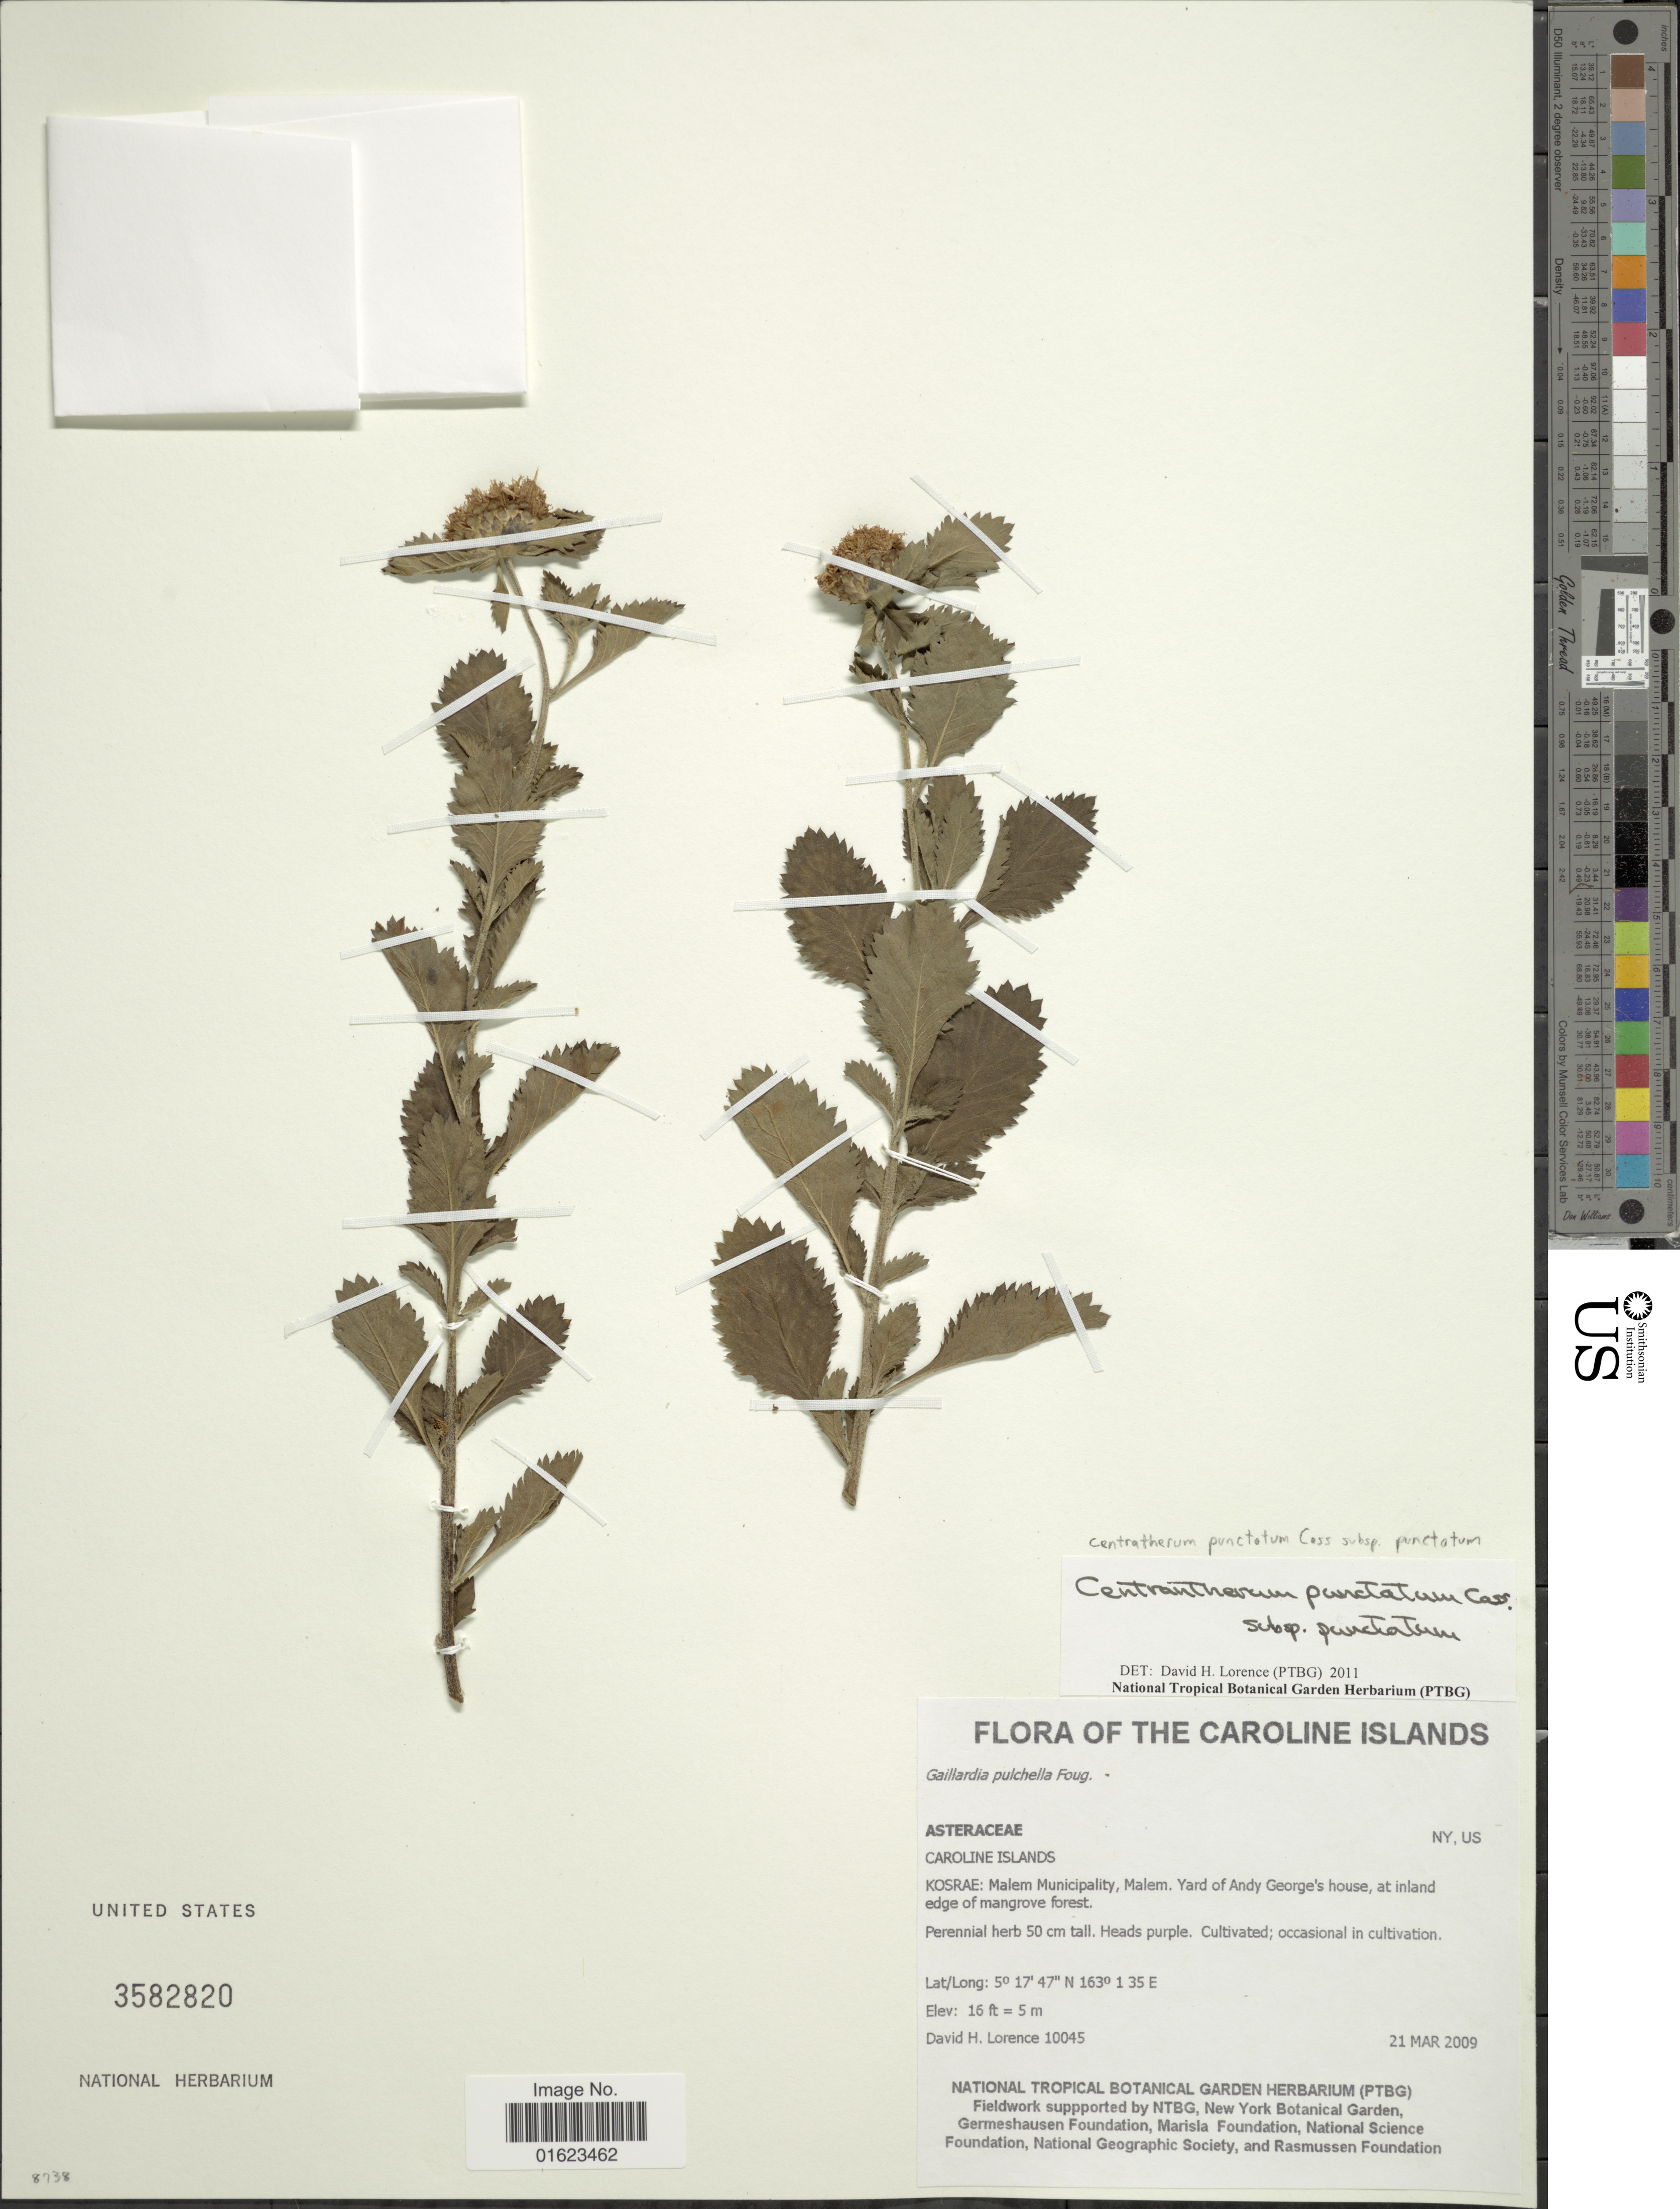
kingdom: Plantae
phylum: Tracheophyta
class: Magnoliopsida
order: Asterales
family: Asteraceae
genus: Centratherum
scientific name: Centratherum punctatum subsp. punctatum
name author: Cass.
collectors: D. Lorence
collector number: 10045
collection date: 2009-03-21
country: Micronesia, Federated States of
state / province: Kosrae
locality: Caroline Islands. Kosrae: Malem Municipality, Malem. Yard of Andy George's house, at inland edge of mangrove forest.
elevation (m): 5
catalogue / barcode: US 3582820